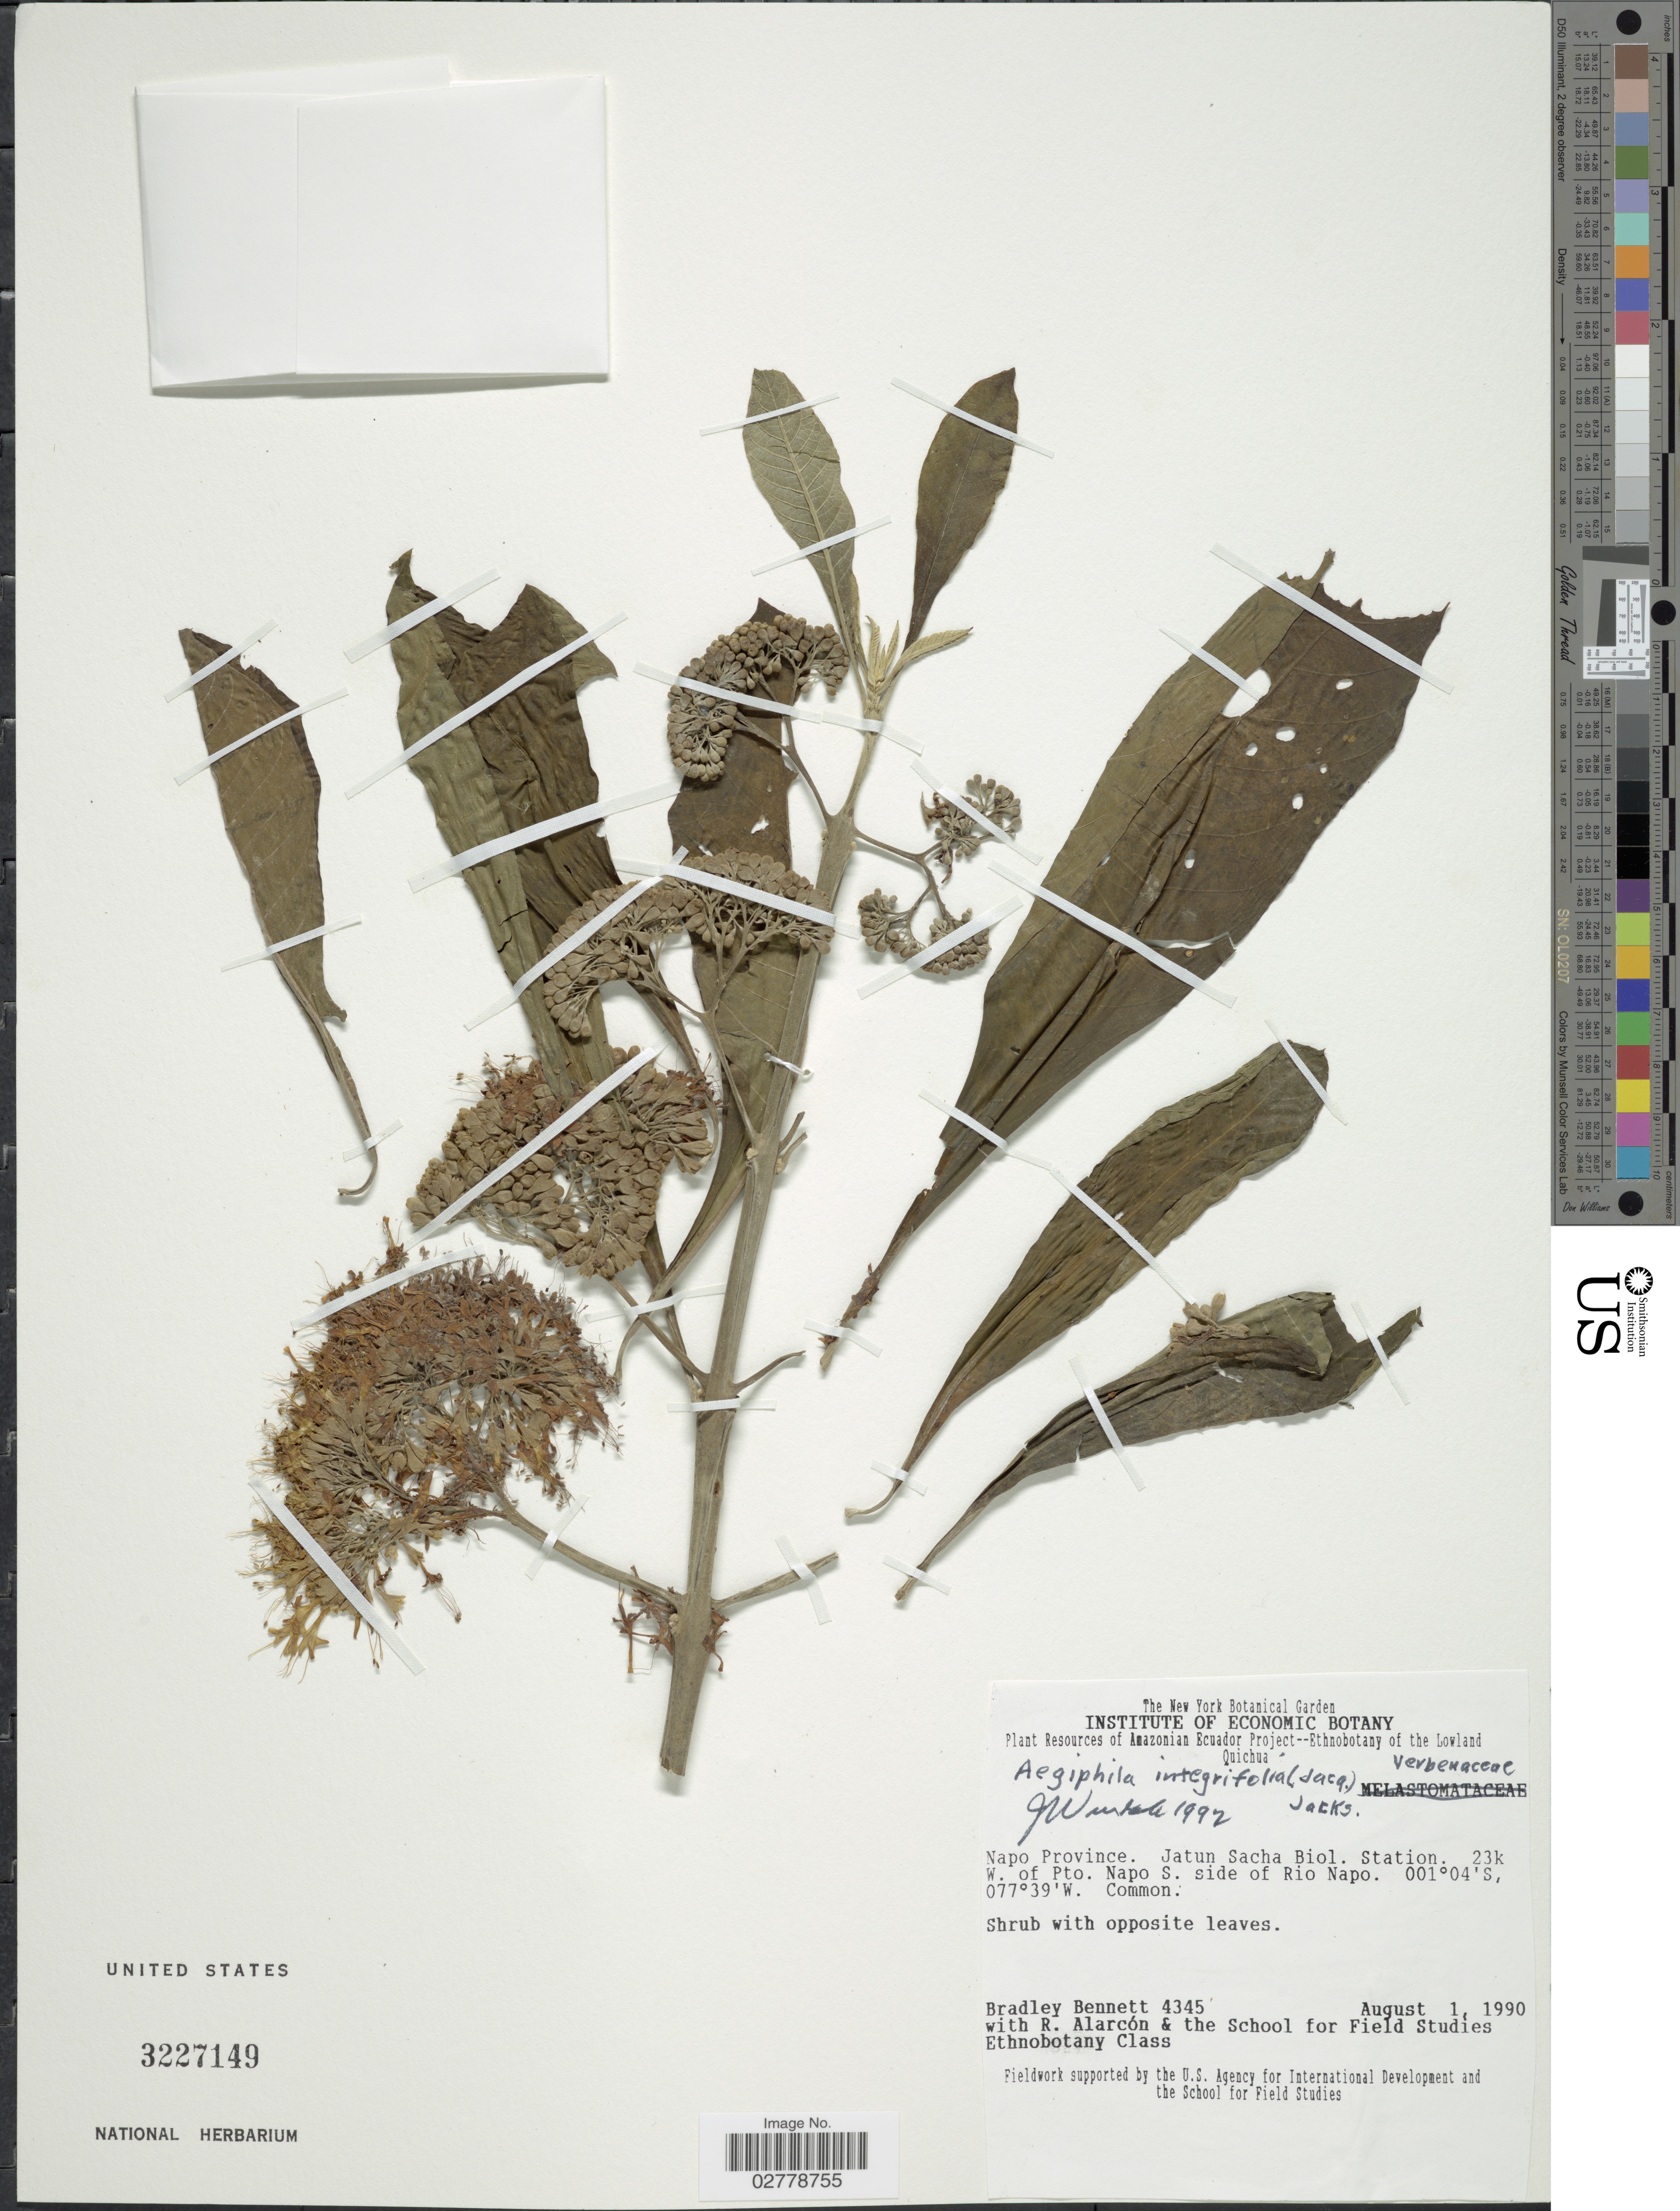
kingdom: Plantae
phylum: Tracheophyta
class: Magnoliopsida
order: Lamiales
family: Lamiaceae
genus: Aegiphila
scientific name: Aegiphila integrifolia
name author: (Jacq.) B.D. Jacks.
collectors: B. Bennett, R. Alarcón & The School for Field Studies Ethnobotany Class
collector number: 4345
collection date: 1990-08-01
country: Ecuador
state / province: Napo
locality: Napo Province. Jatun Sacha Biol. Station. 23k W. of Pto. Napo S. side of Rio Napo.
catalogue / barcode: US 3227149